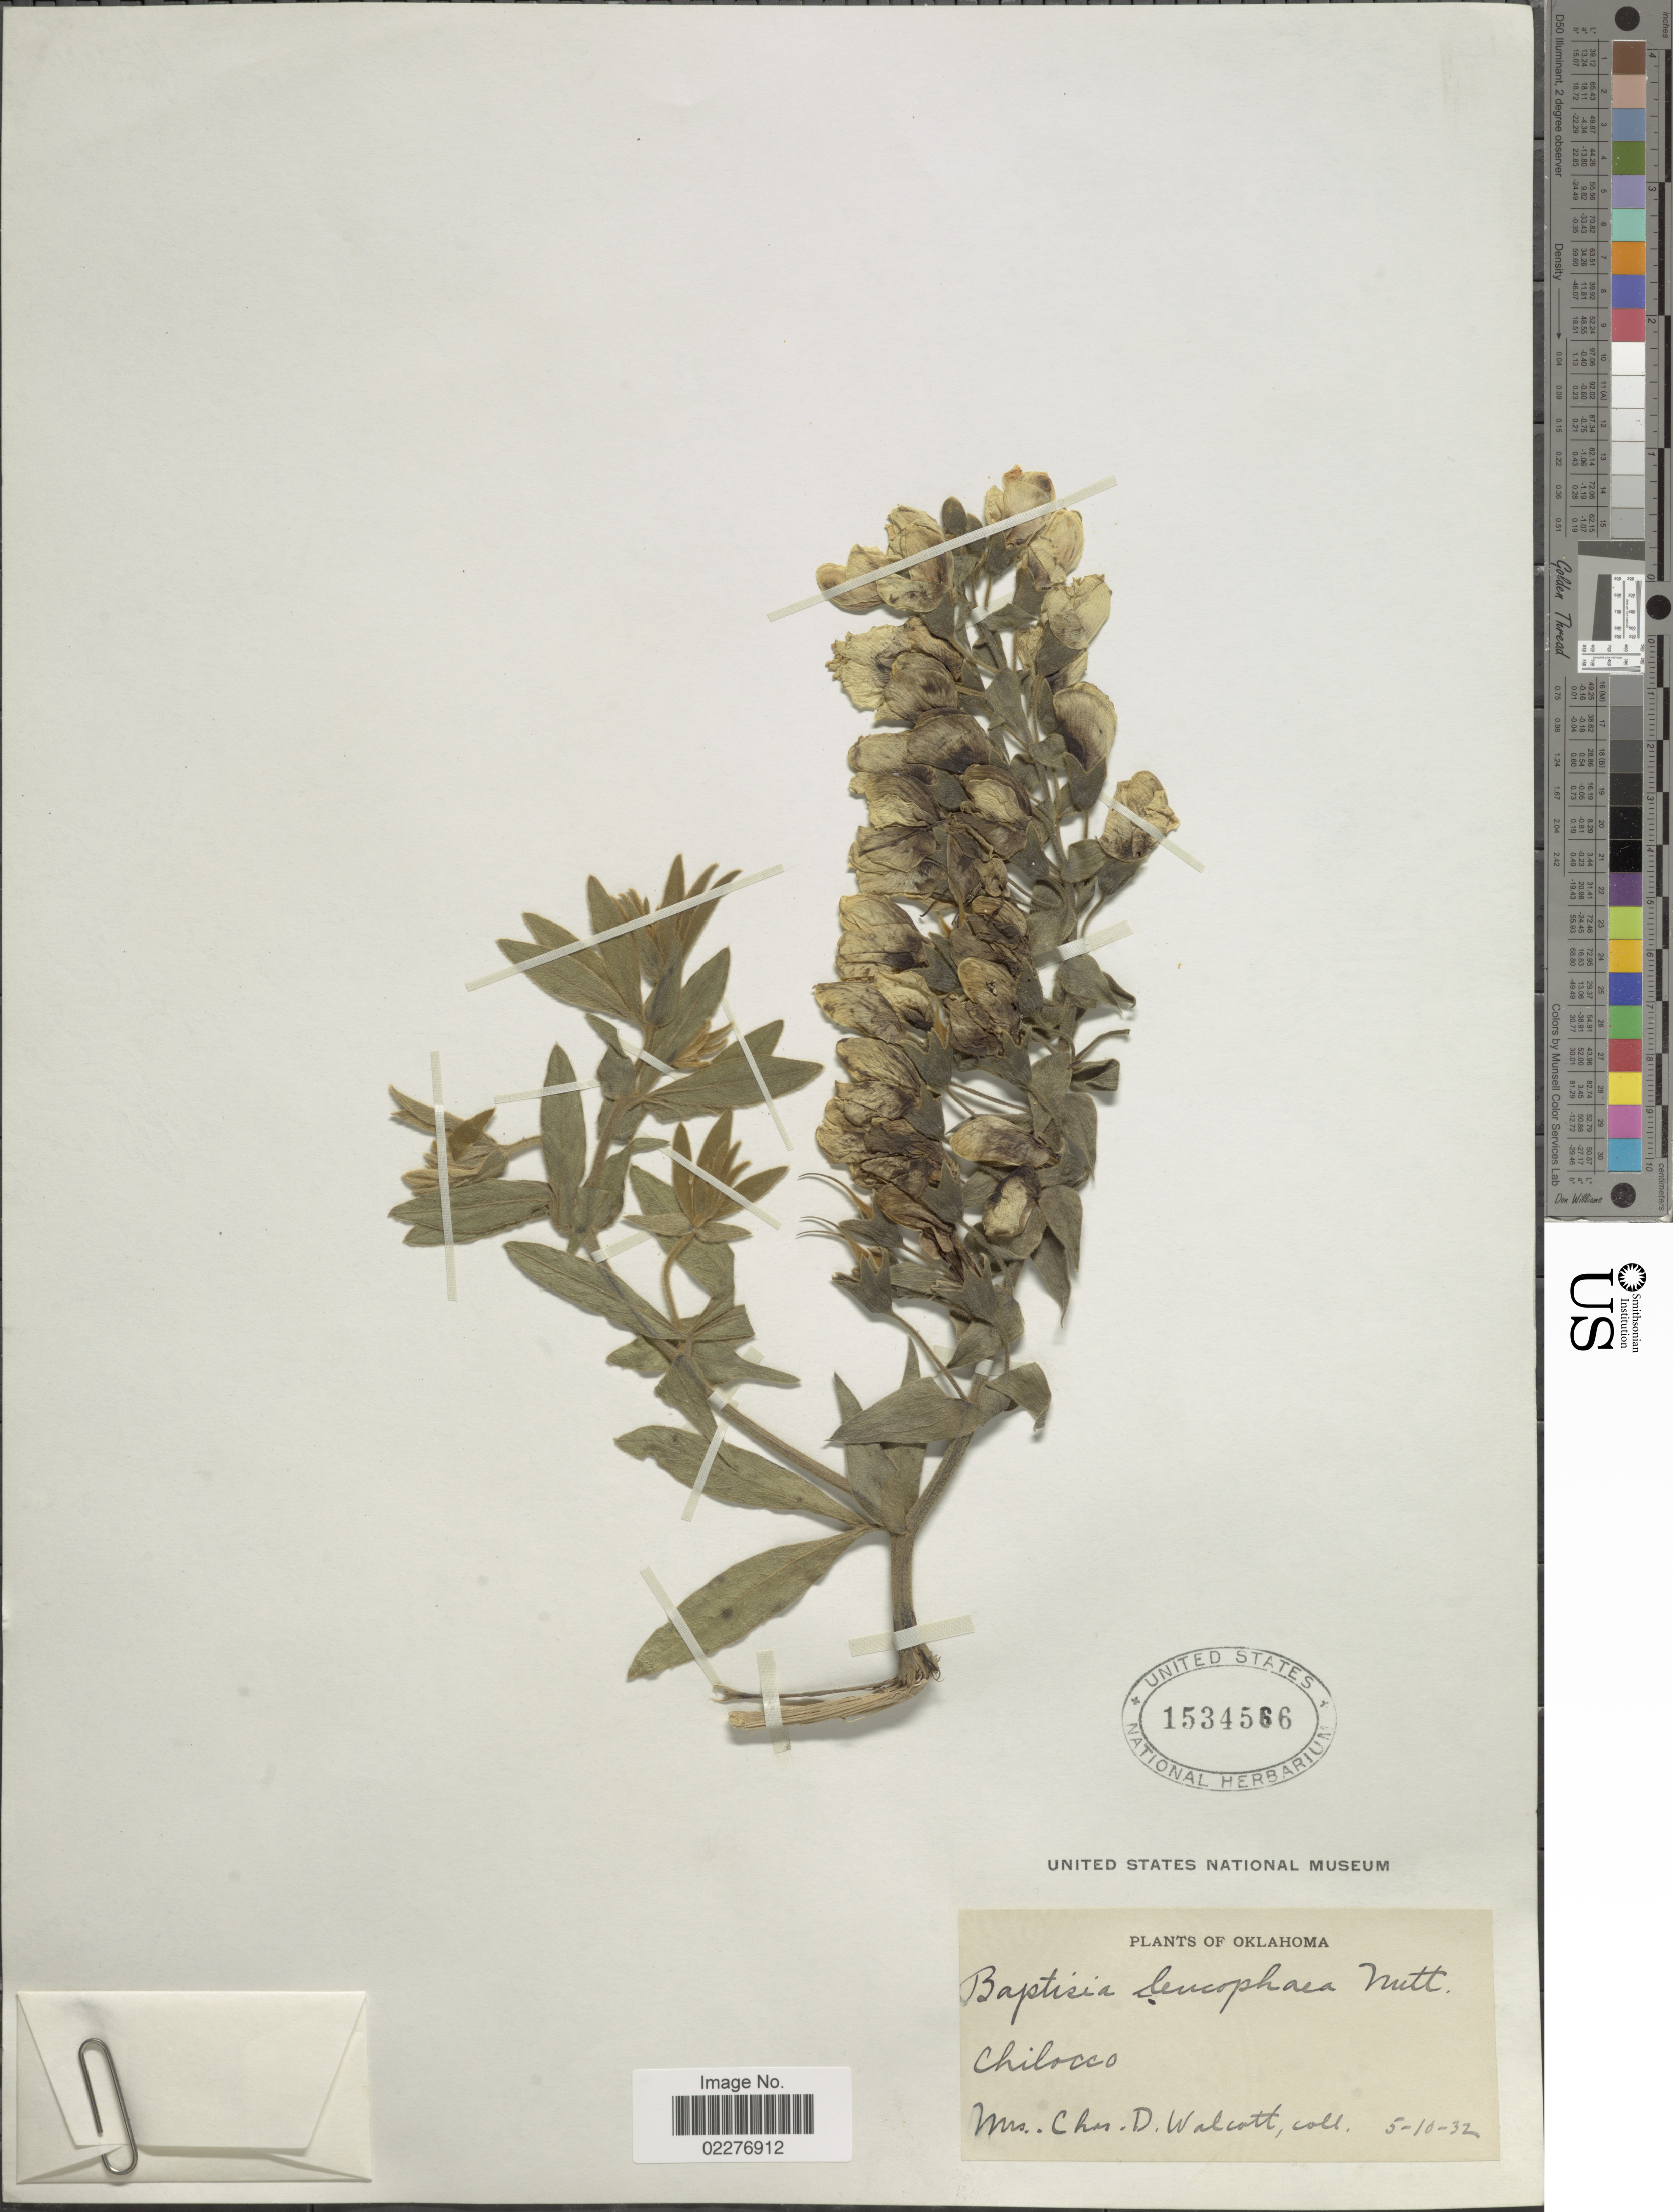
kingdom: Plantae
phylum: Tracheophyta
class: Magnoliopsida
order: Fabales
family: Fabaceae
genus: Baptisia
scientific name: Baptisia leucophaea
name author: Nutt.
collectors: C. Walcott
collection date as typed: Transcribed d/m/y: 10/5/32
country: United States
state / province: Oklahoma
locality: Chilocco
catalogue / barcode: US 1534566